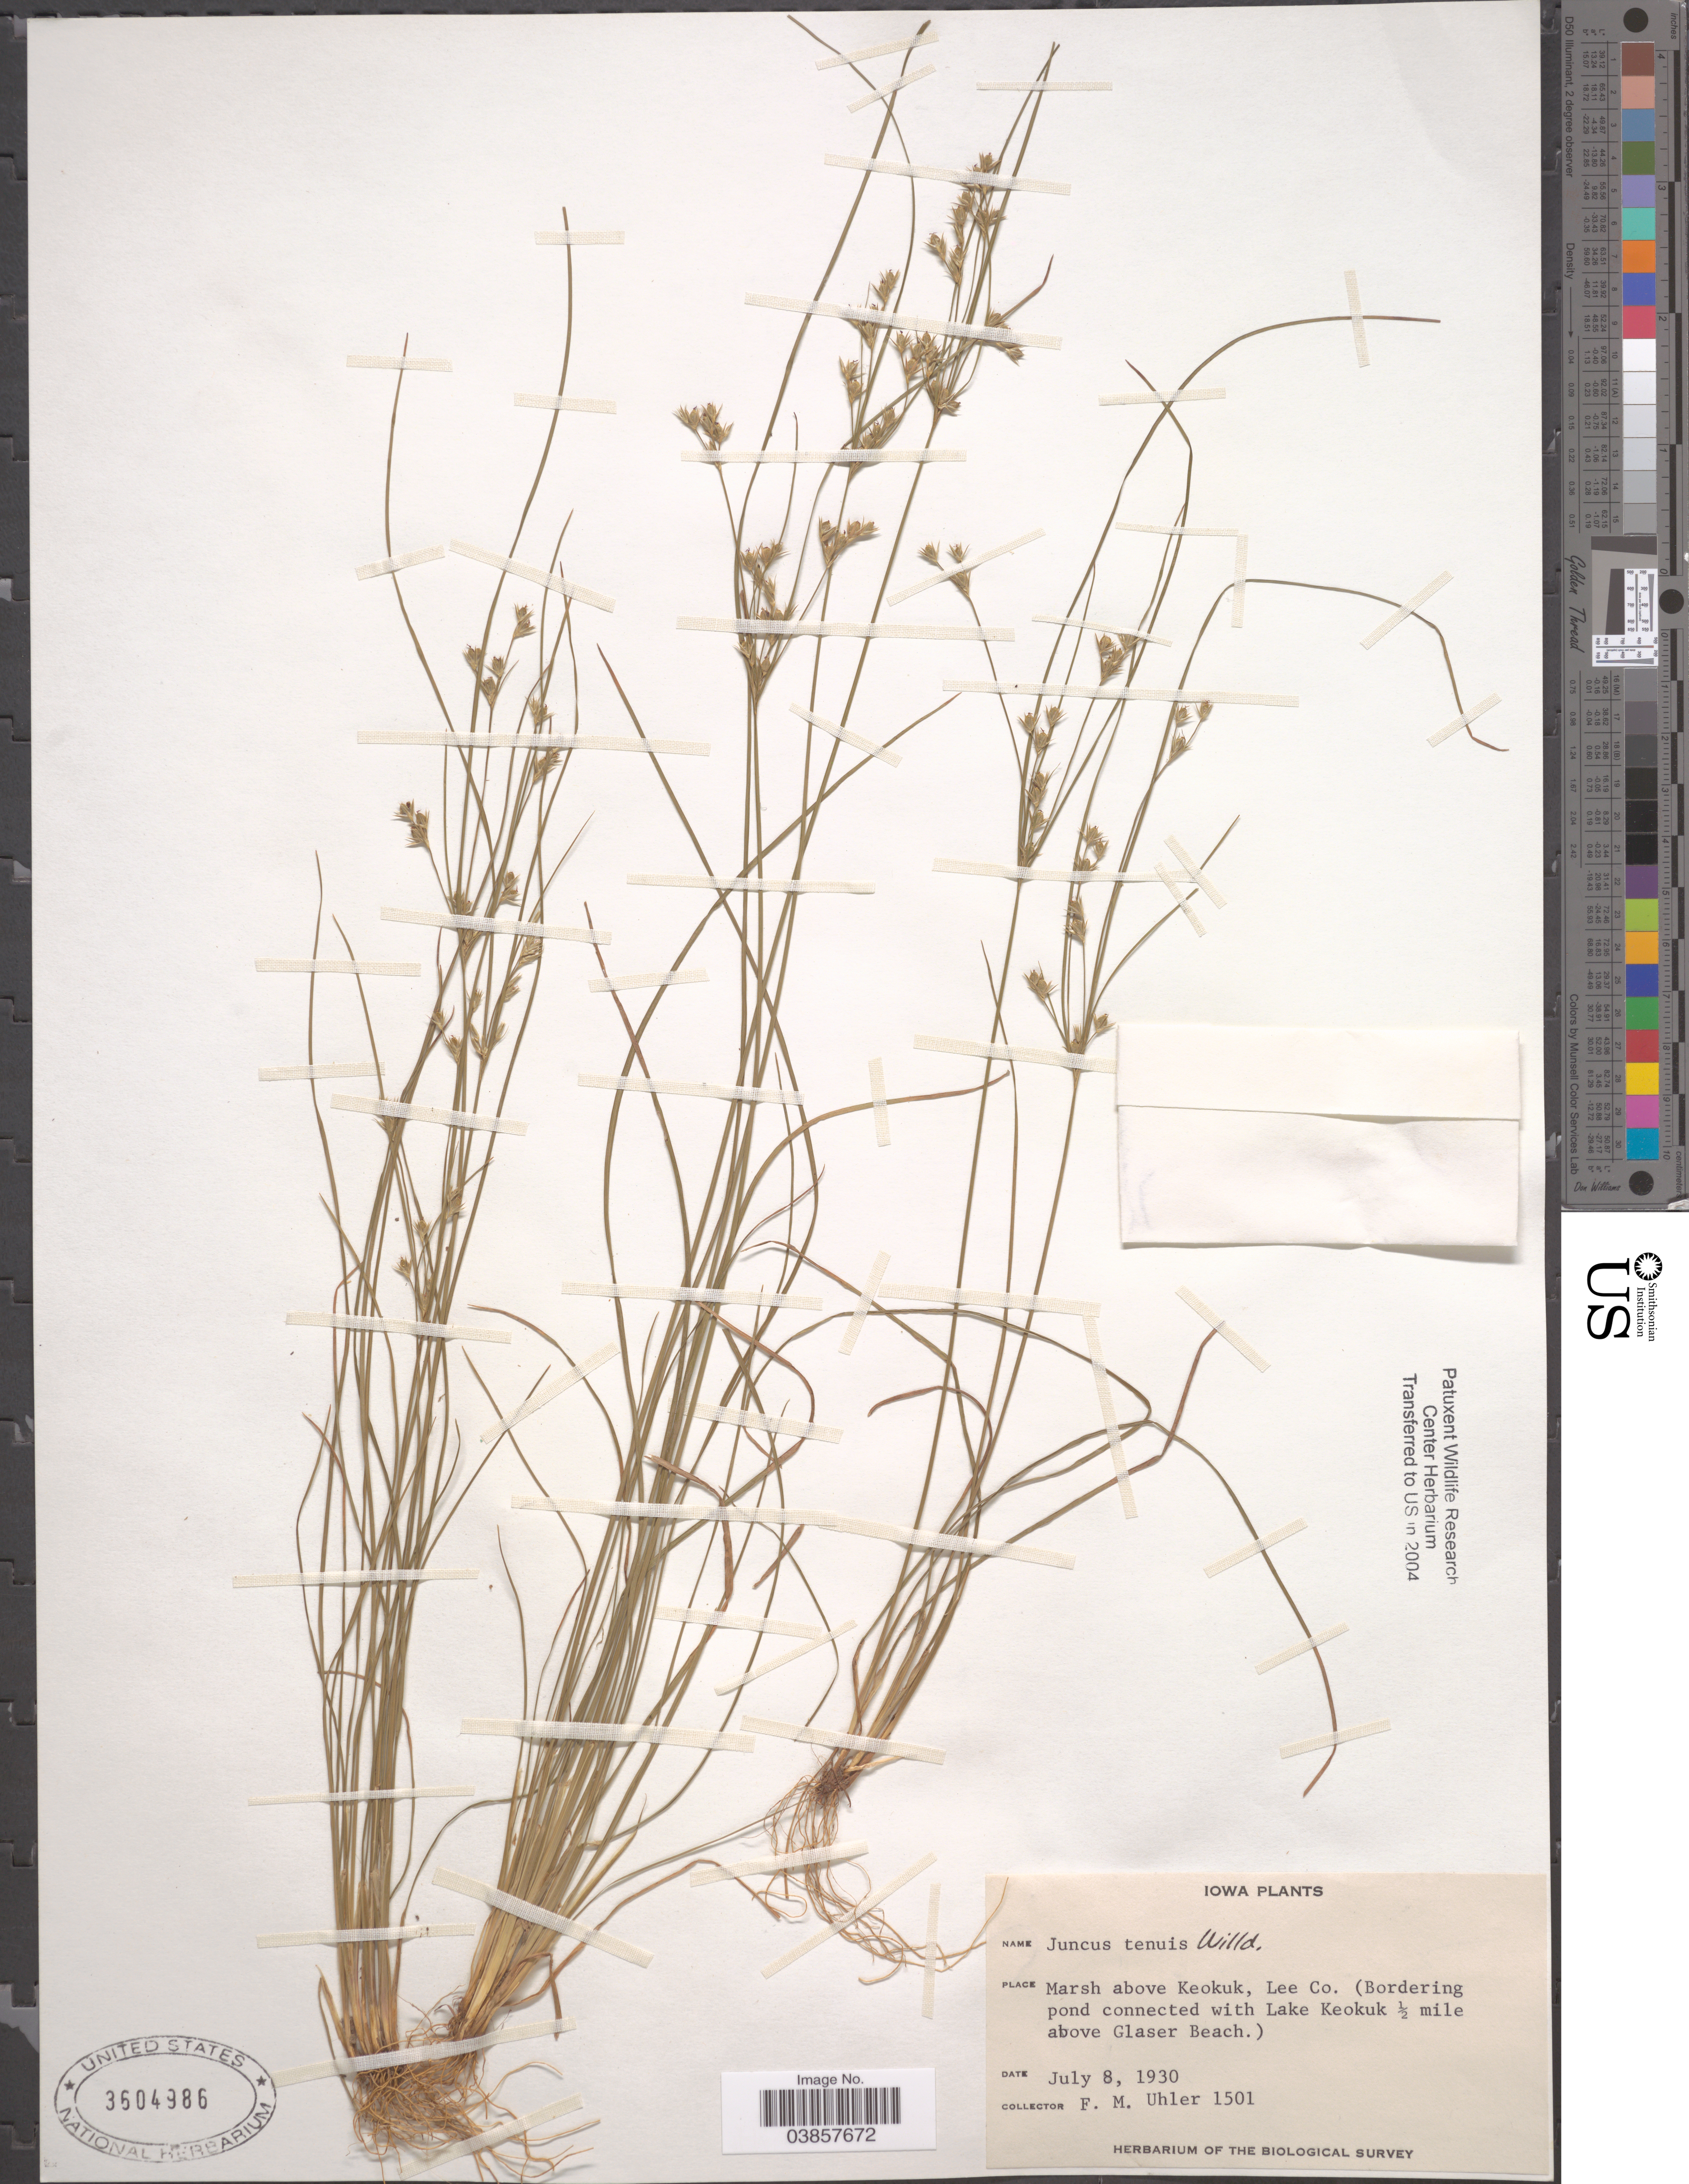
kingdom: Plantae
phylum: Tracheophyta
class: Liliopsida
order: Poales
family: Juncaceae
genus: Juncus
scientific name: Juncus tenuis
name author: Willd.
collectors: F. M. Uhler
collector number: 1501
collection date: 1930-07-08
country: United States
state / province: Iowa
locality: Marsh above Keokuk, Lee Co. (Bordering pond connected with Lake Keokuk ½ mile above Glaser Beach).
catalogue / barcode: US 3604986